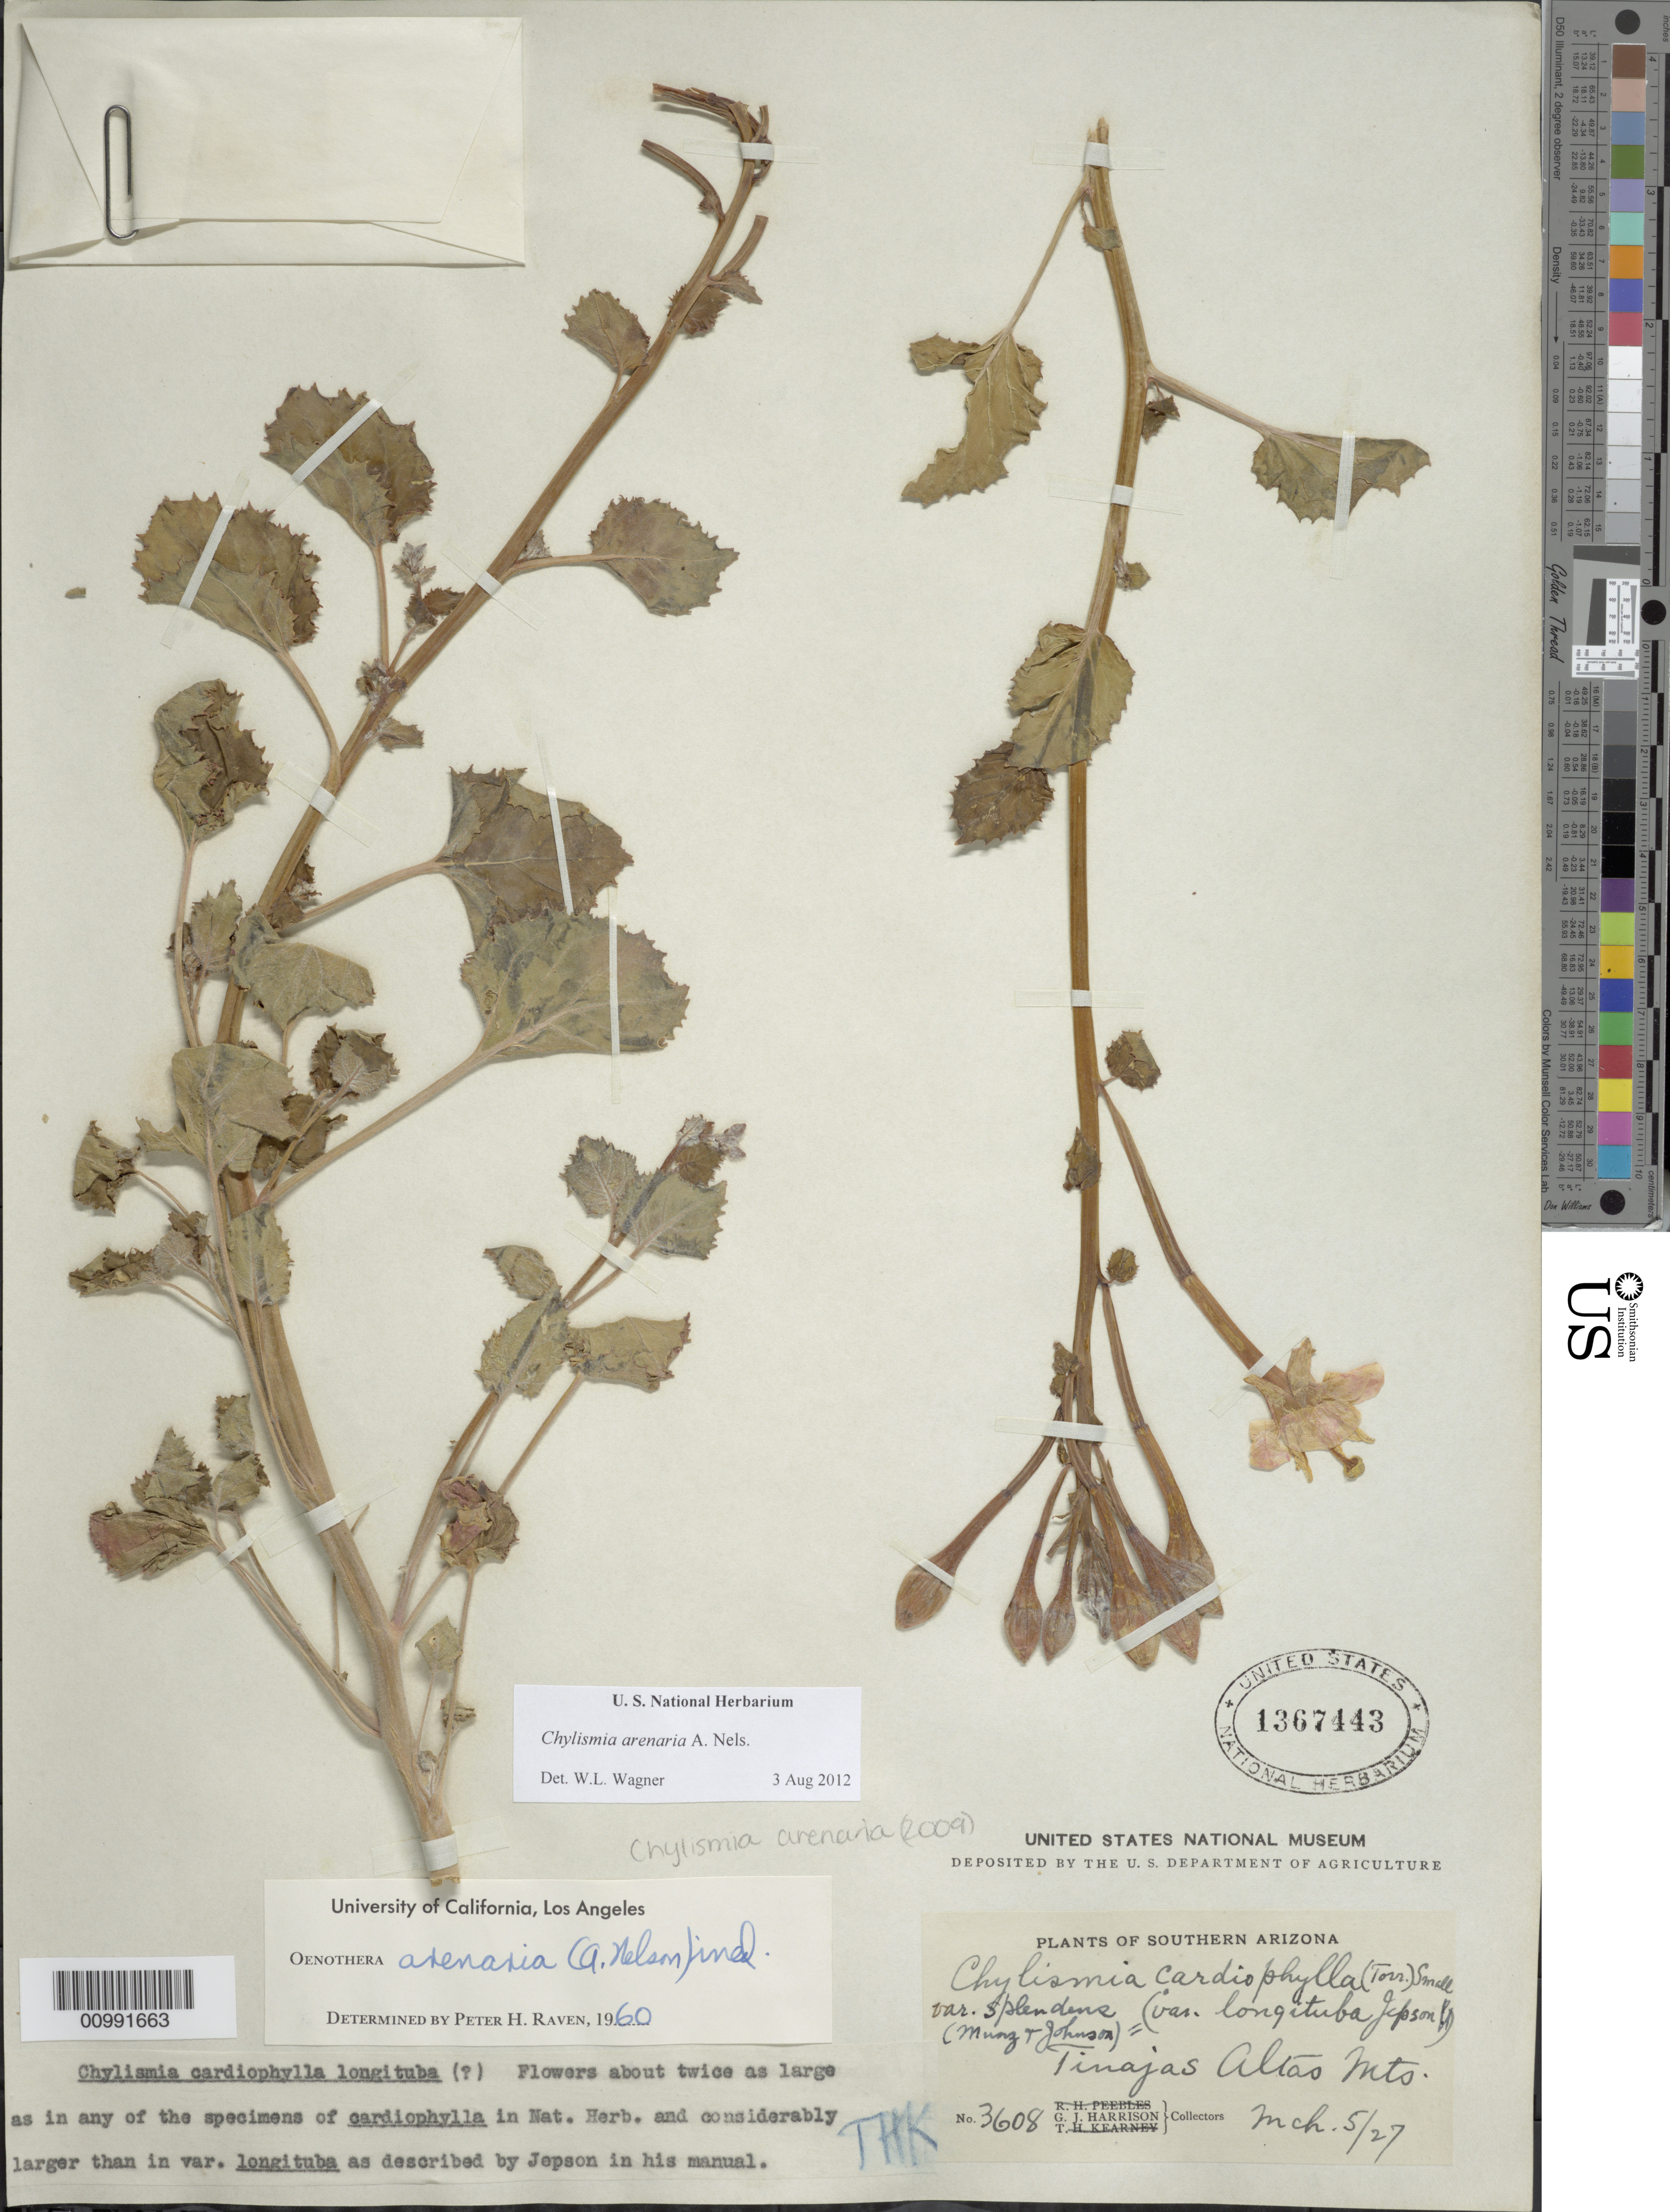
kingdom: Plantae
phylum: Tracheophyta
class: Magnoliopsida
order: Myrtales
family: Onagraceae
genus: Chylismia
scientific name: Chylismia arenaria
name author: A. Nelson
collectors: G. J. Harrison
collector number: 3608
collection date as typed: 05 Mar 1927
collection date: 1927-03-05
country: United States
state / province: Arizona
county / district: Yuma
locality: Tinajas Altas Mountains.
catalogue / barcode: US 1367443